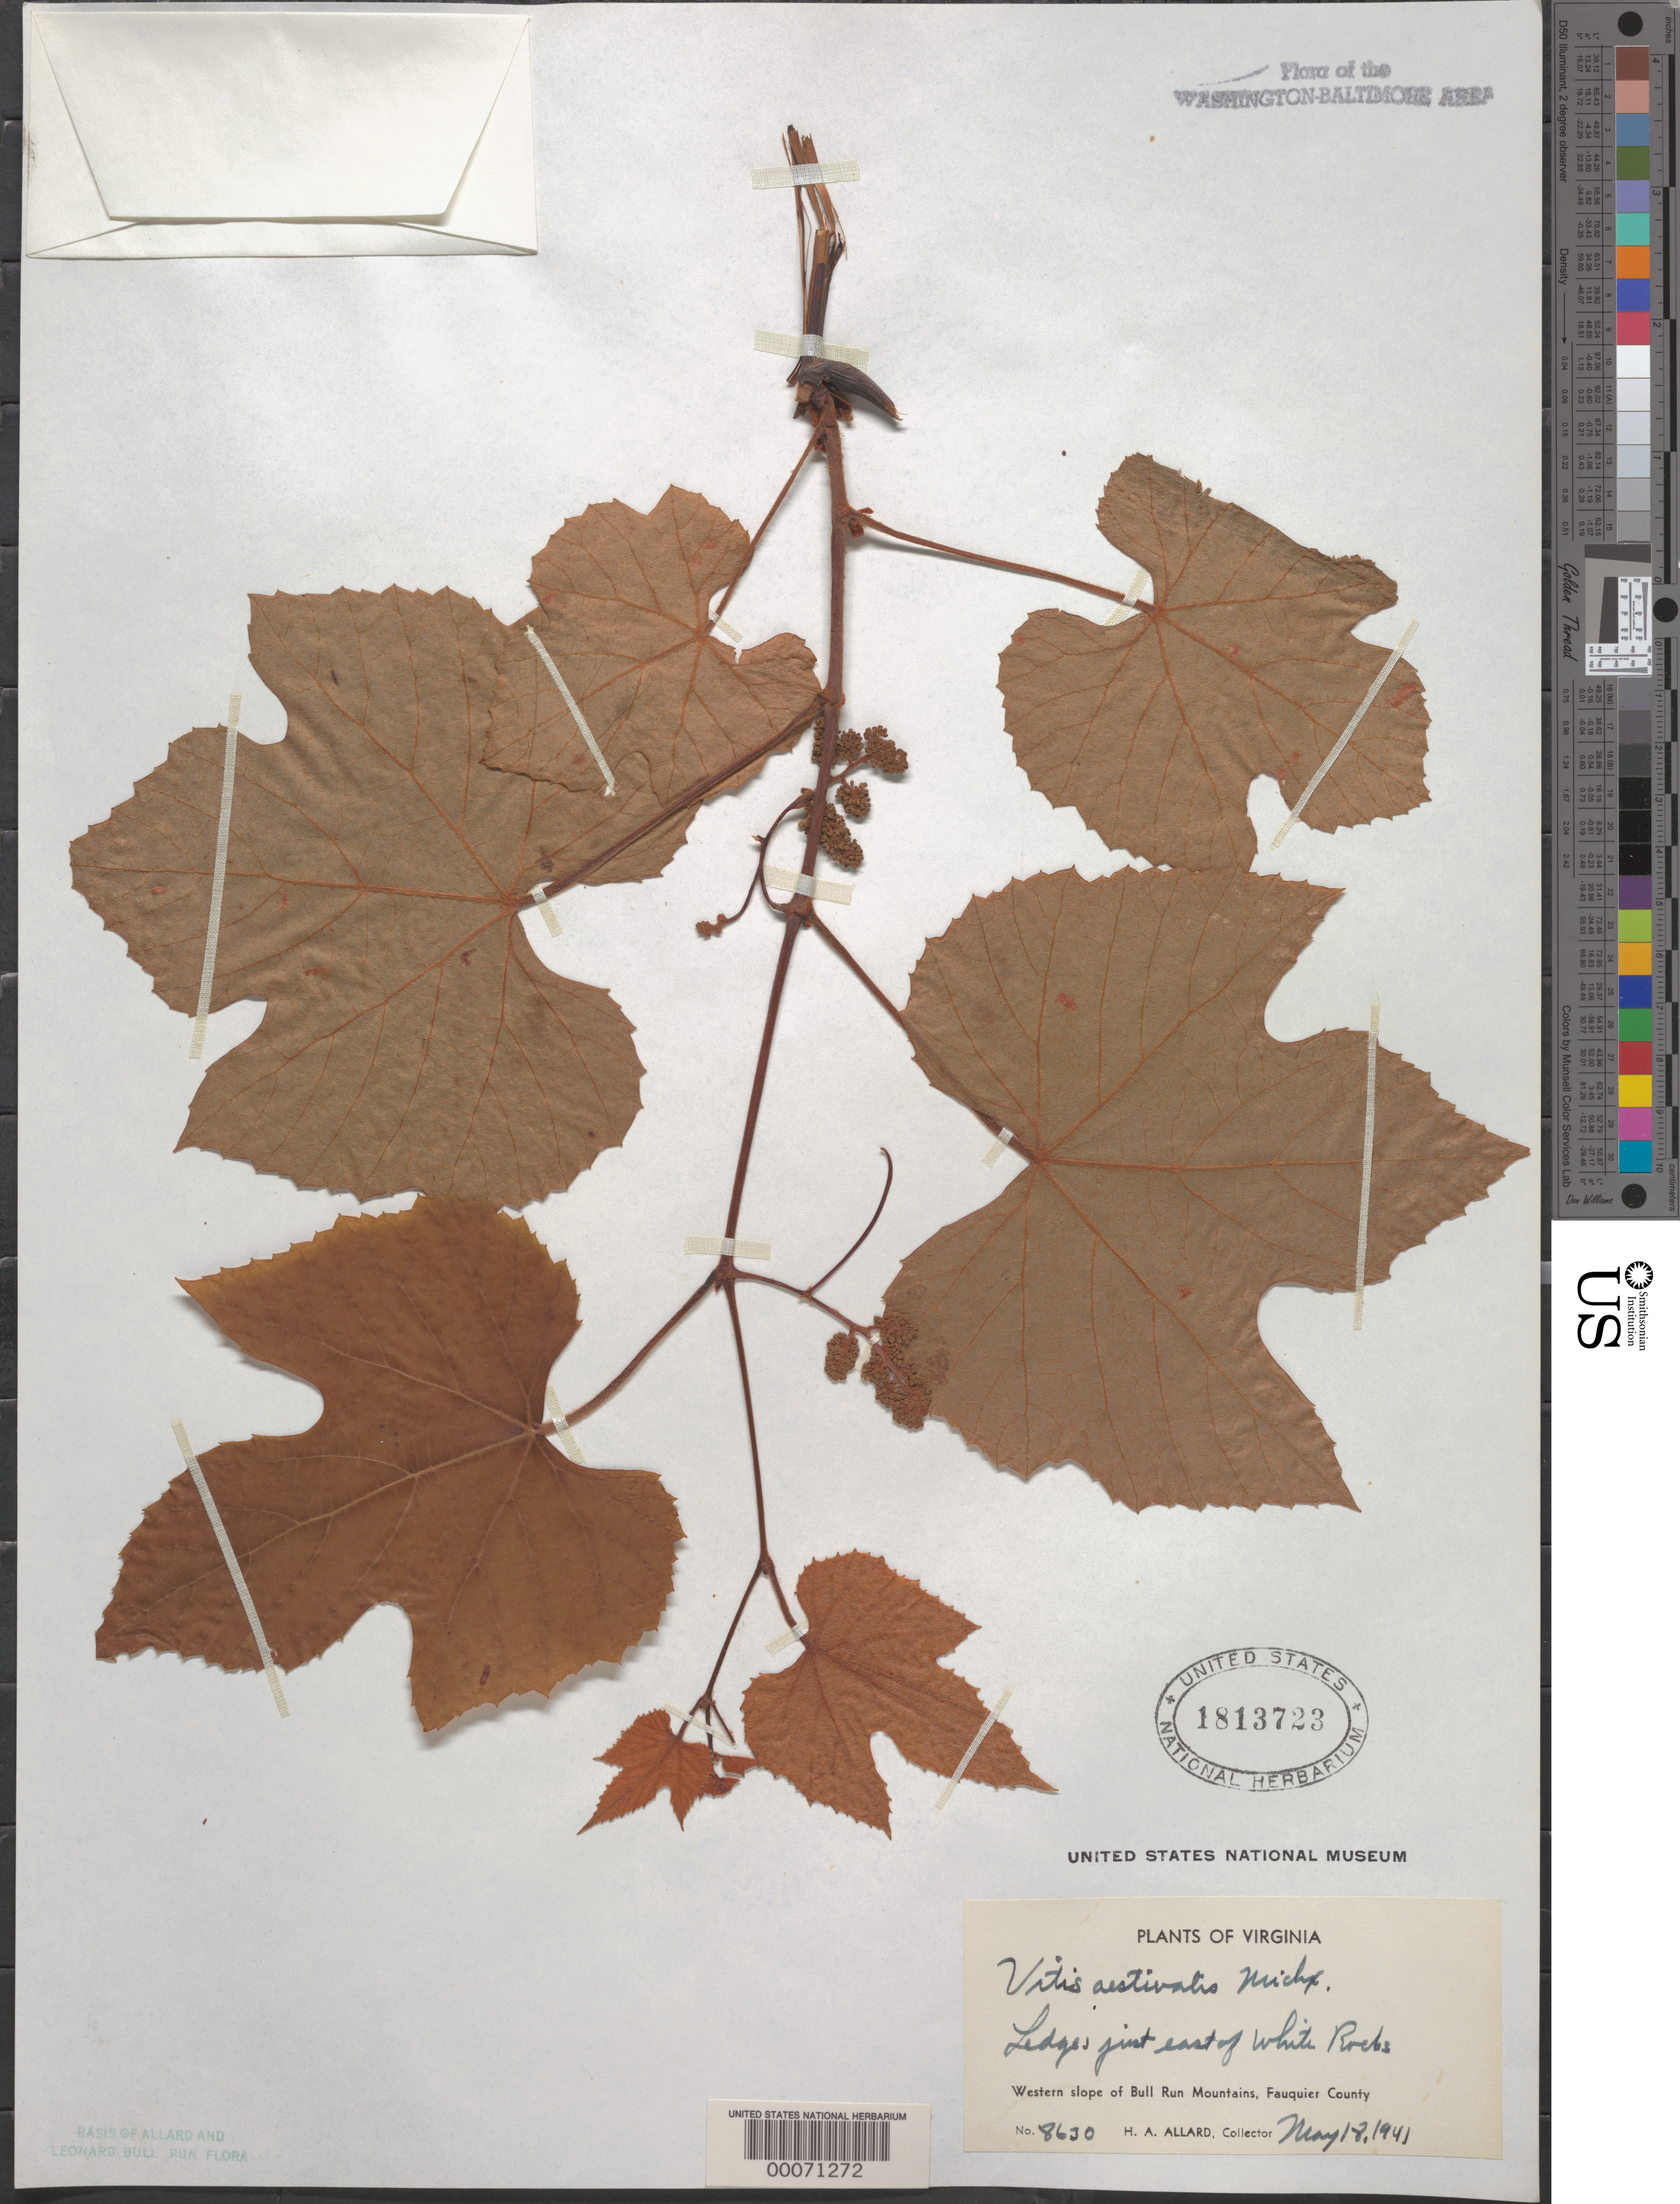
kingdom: Plantae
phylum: Tracheophyta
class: Magnoliopsida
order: Vitales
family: Vitaceae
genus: Vitis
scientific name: Vitis aestivalis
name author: Michx.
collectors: H. A. Allard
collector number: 8630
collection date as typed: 18 May 1941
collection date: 1941-05-18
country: United States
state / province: Virginia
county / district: Fauquier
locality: East of White Rocks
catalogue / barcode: US 1813723